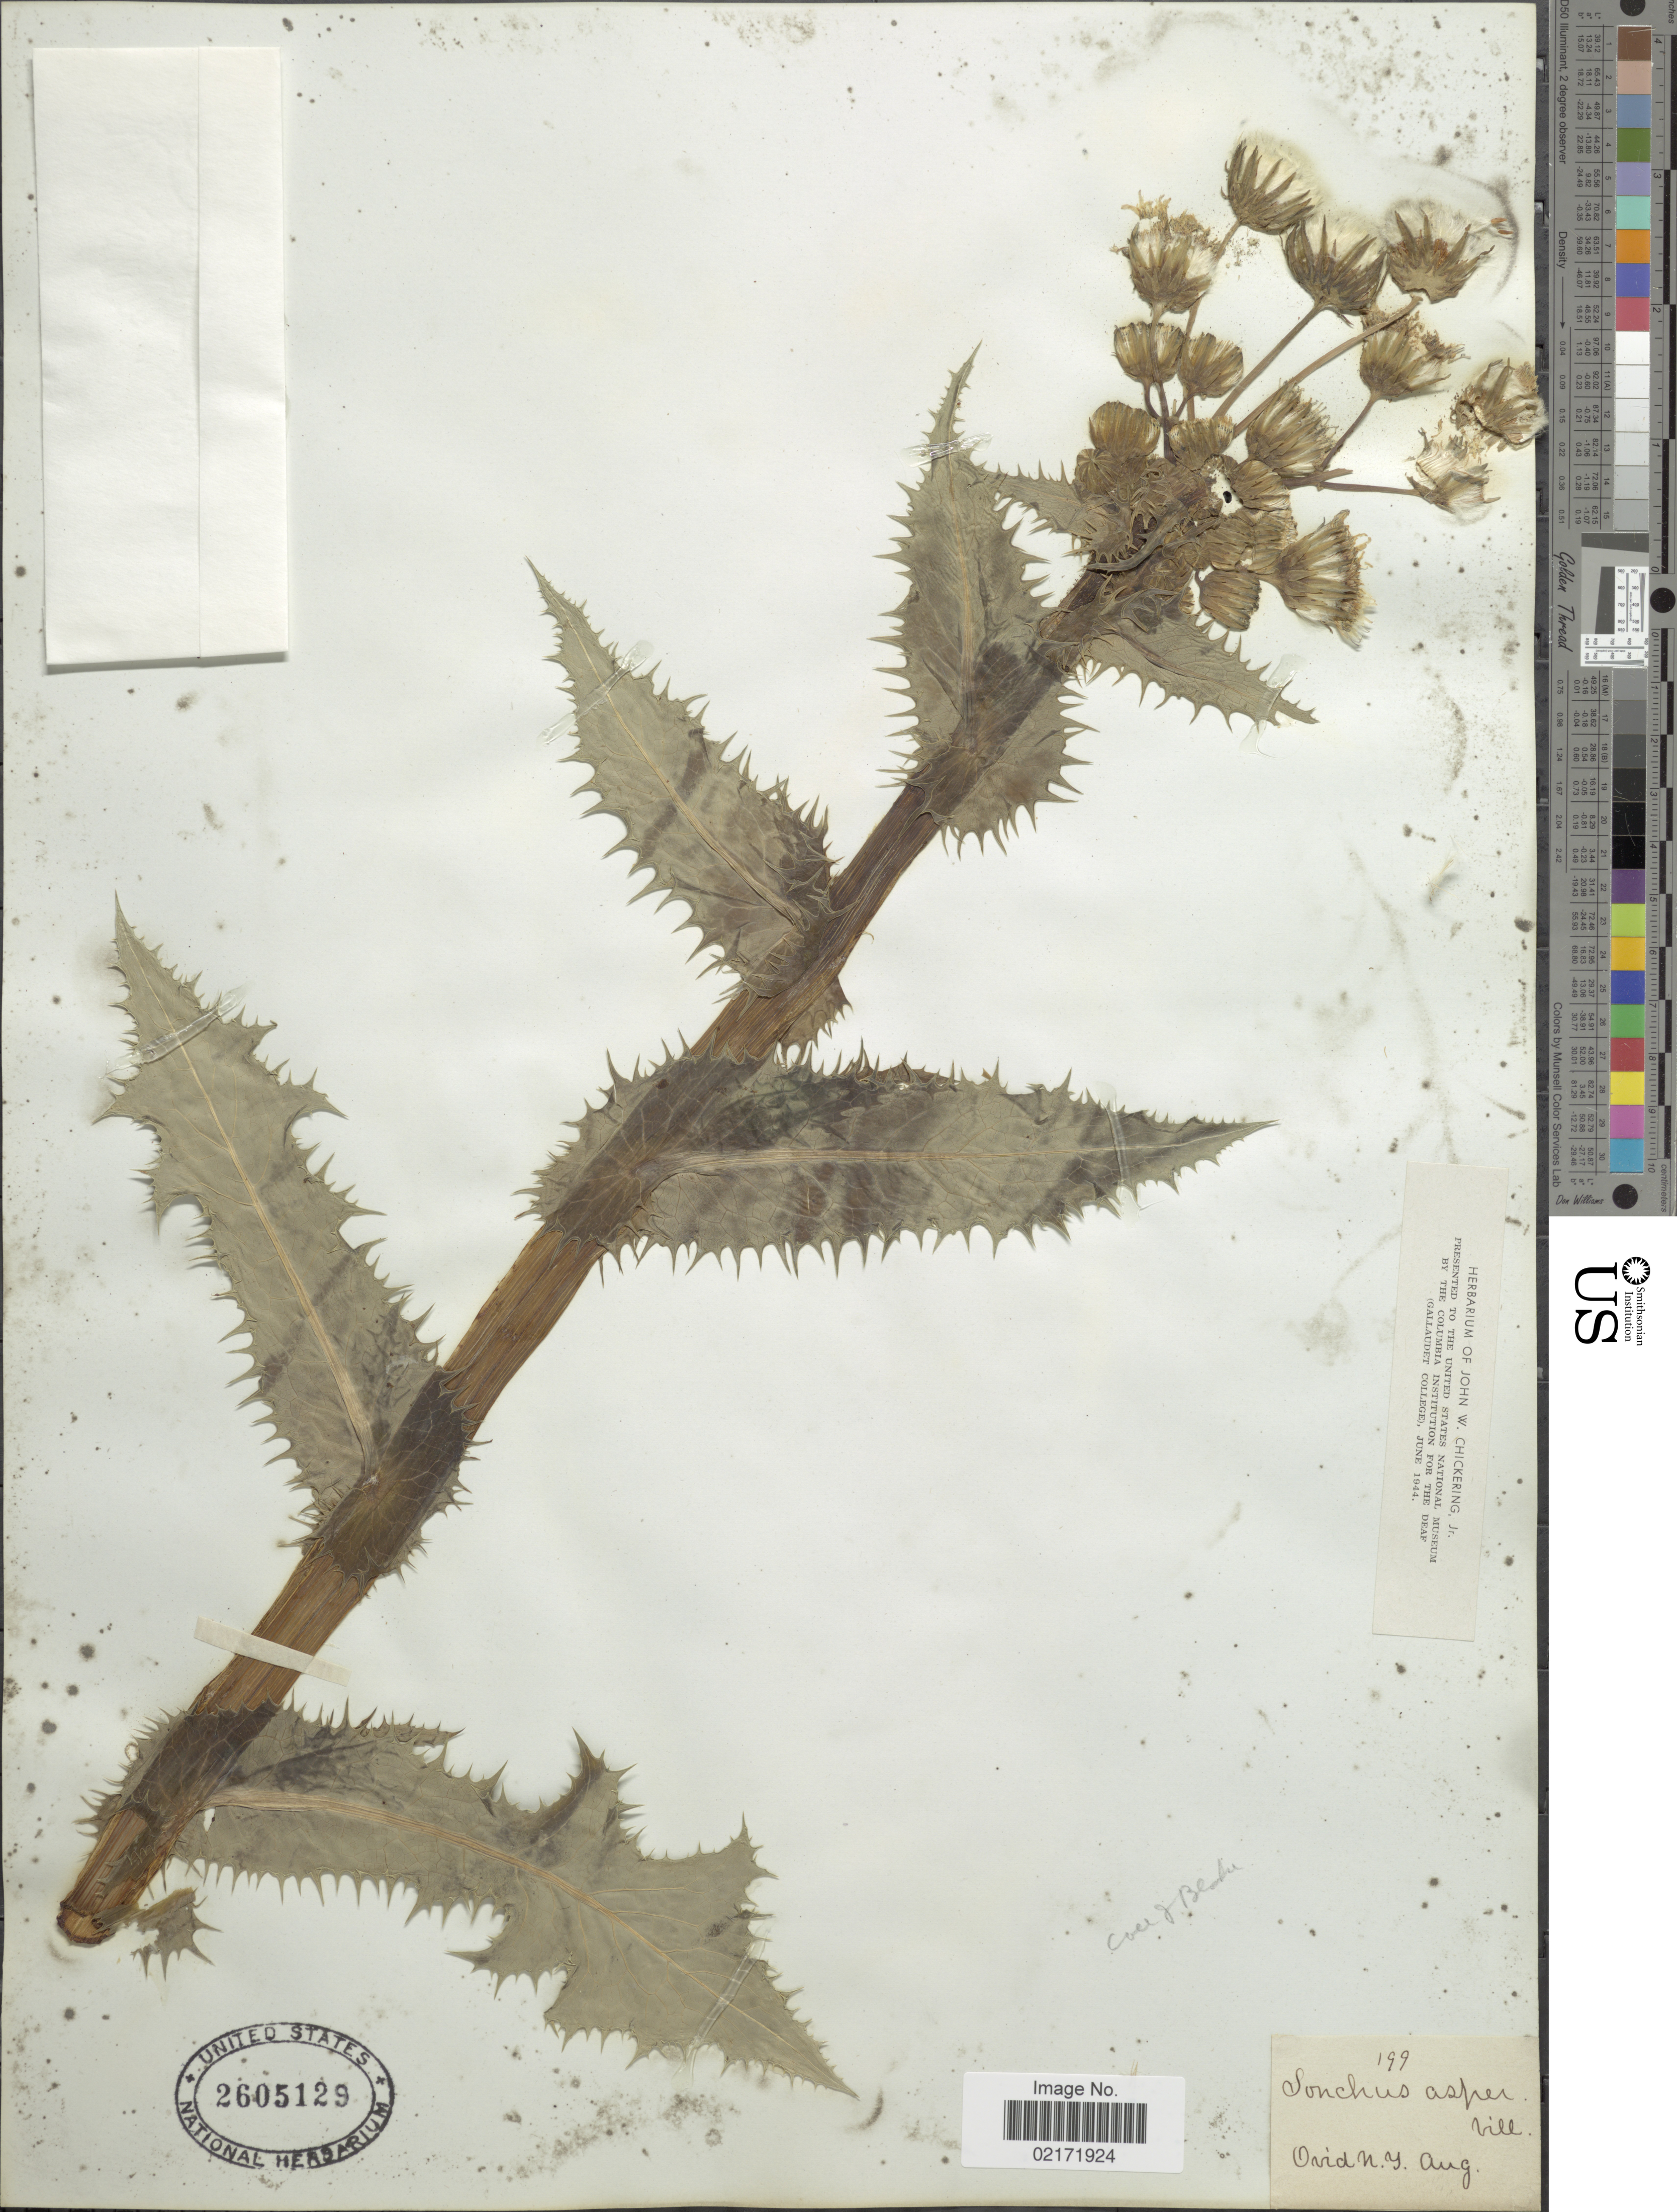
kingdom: Plantae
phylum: Tracheophyta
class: Magnoliopsida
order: Asterales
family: Asteraceae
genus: Sonchus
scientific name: Sonchus asper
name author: (L.) Hill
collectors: J. Blocki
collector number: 199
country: United States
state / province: New York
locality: Ovid.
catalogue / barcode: US 2605129